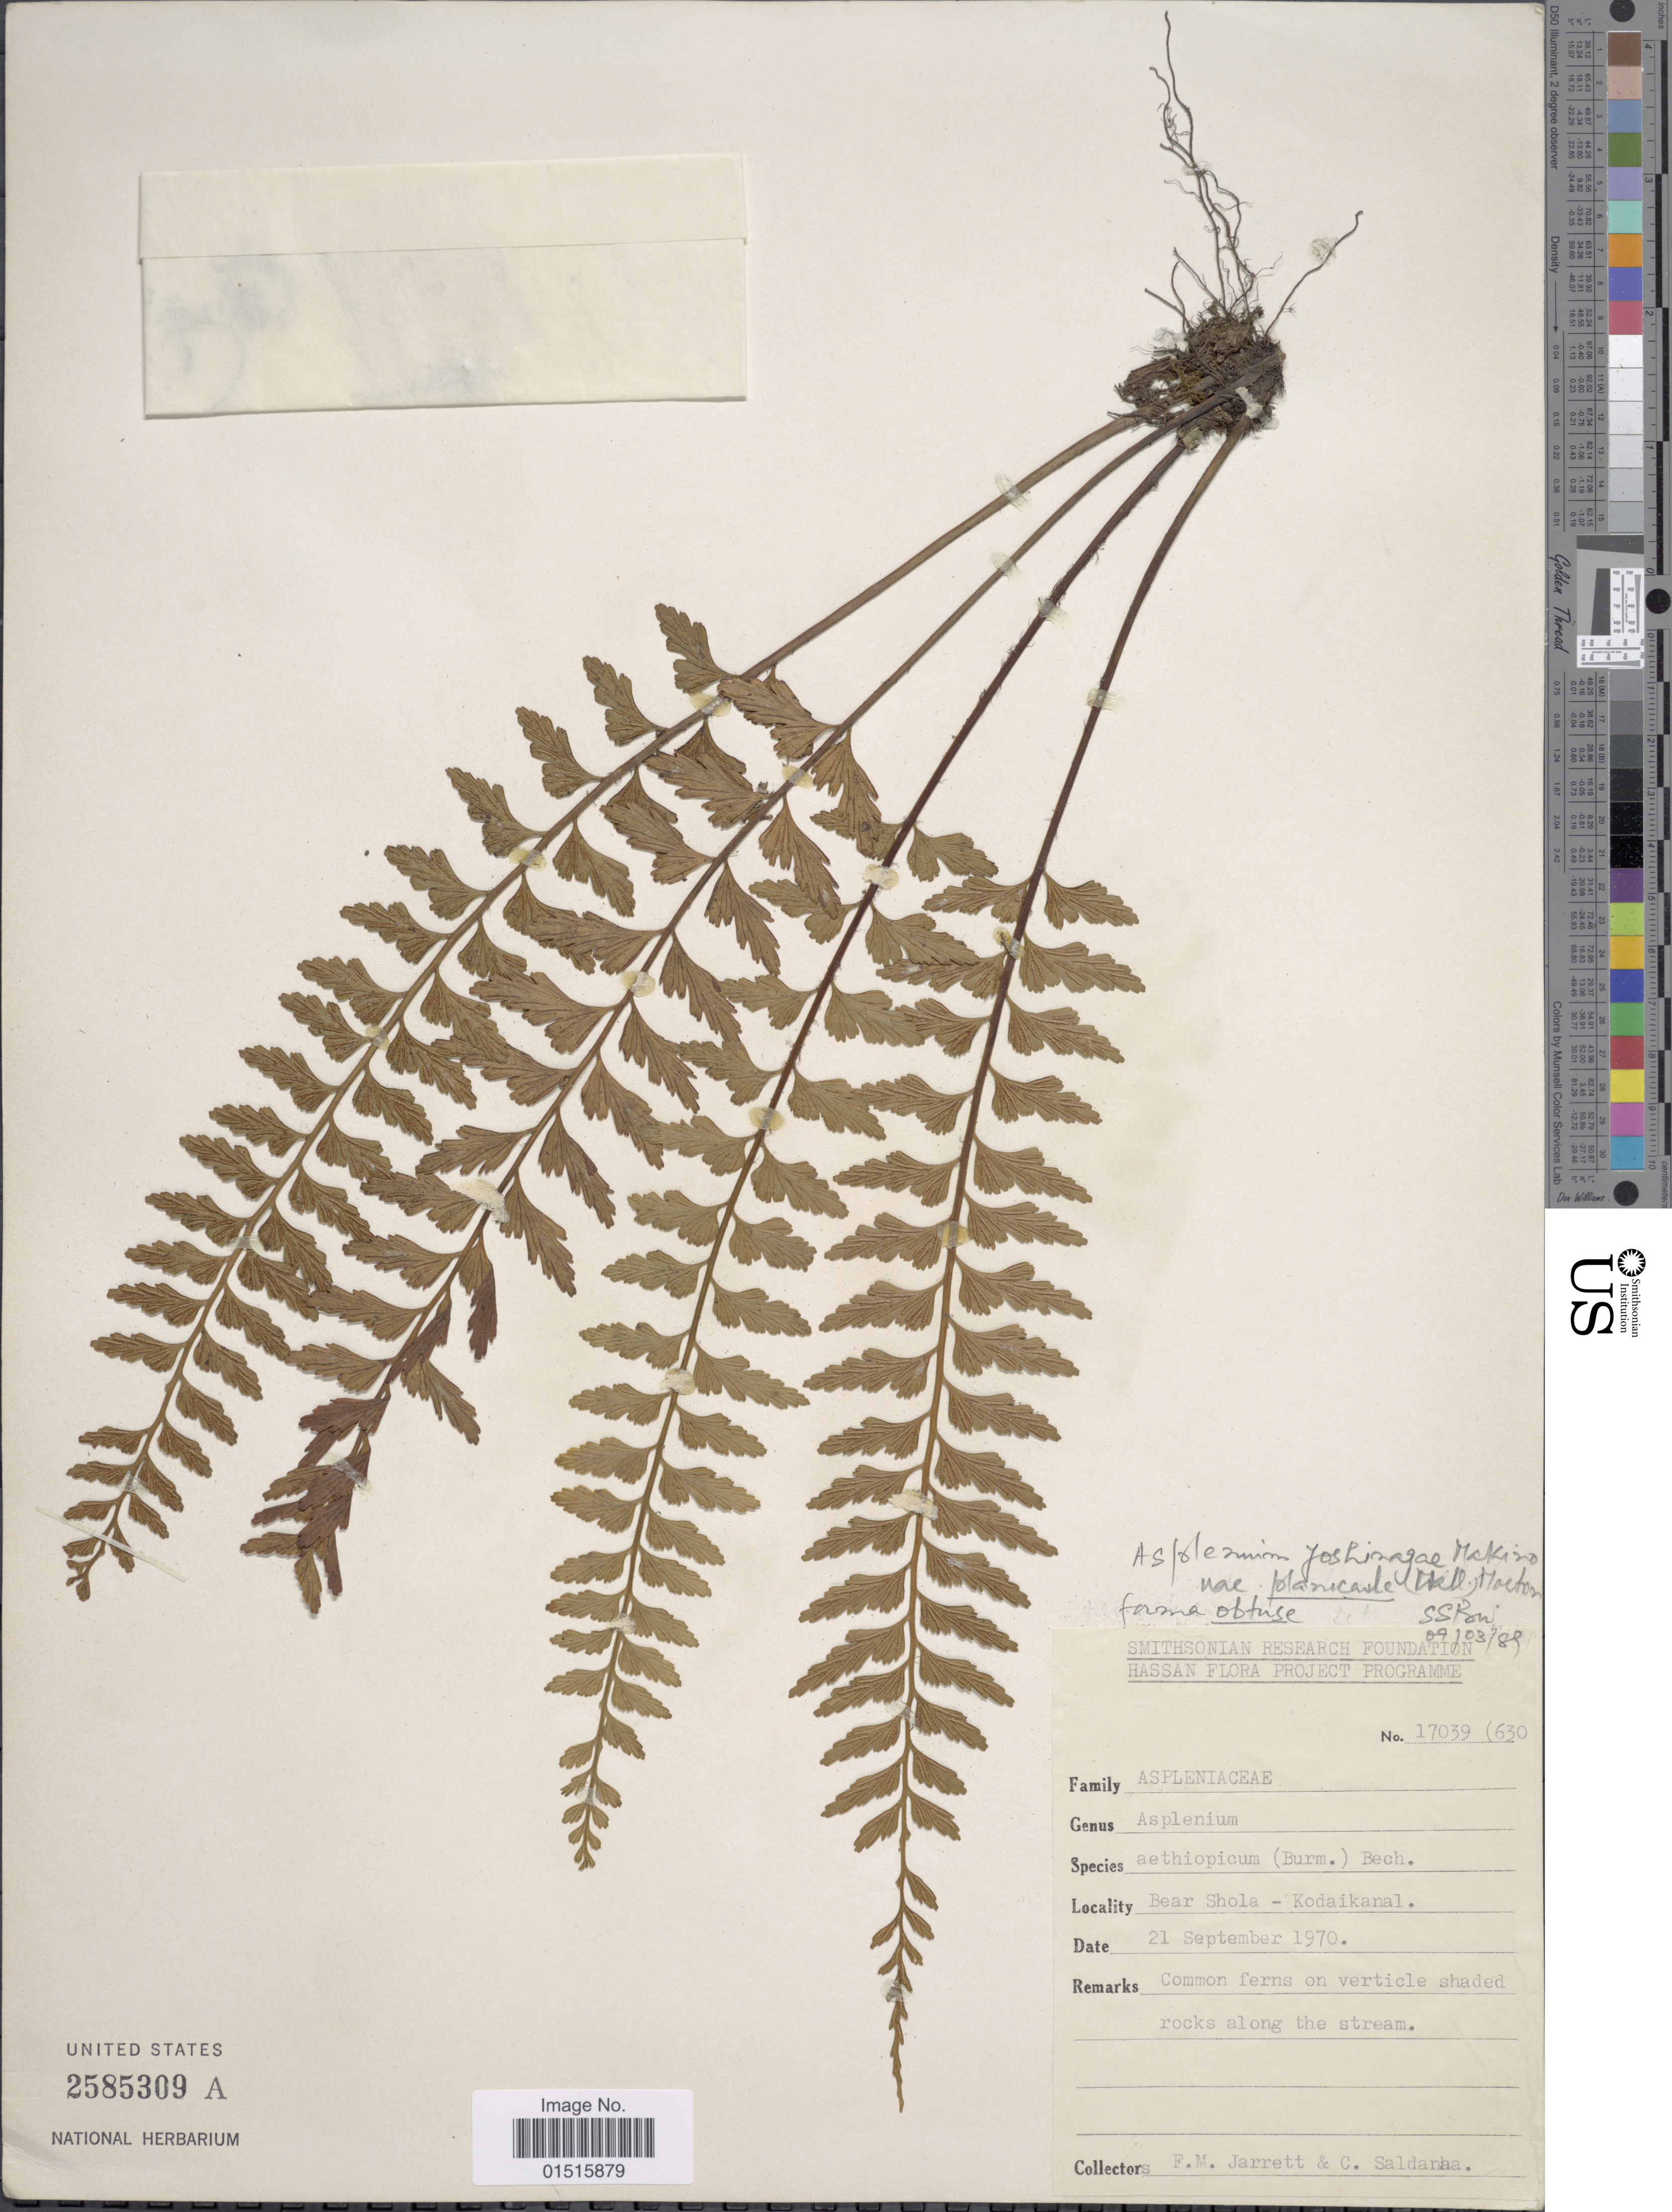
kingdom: Plantae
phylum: Tracheophyta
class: Polypodiopsida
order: Polypodiales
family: Aspleniaceae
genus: Asplenium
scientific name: Asplenium yoshinagae var. planicaule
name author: (Wall. ex Mett.) C.V. Morton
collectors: F. M. Jarrett & C. Saldanha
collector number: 17039 (630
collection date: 1970-09-21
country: India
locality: Hassan Flora, Bear Shola - Kodaikanal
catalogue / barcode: US 2585309A